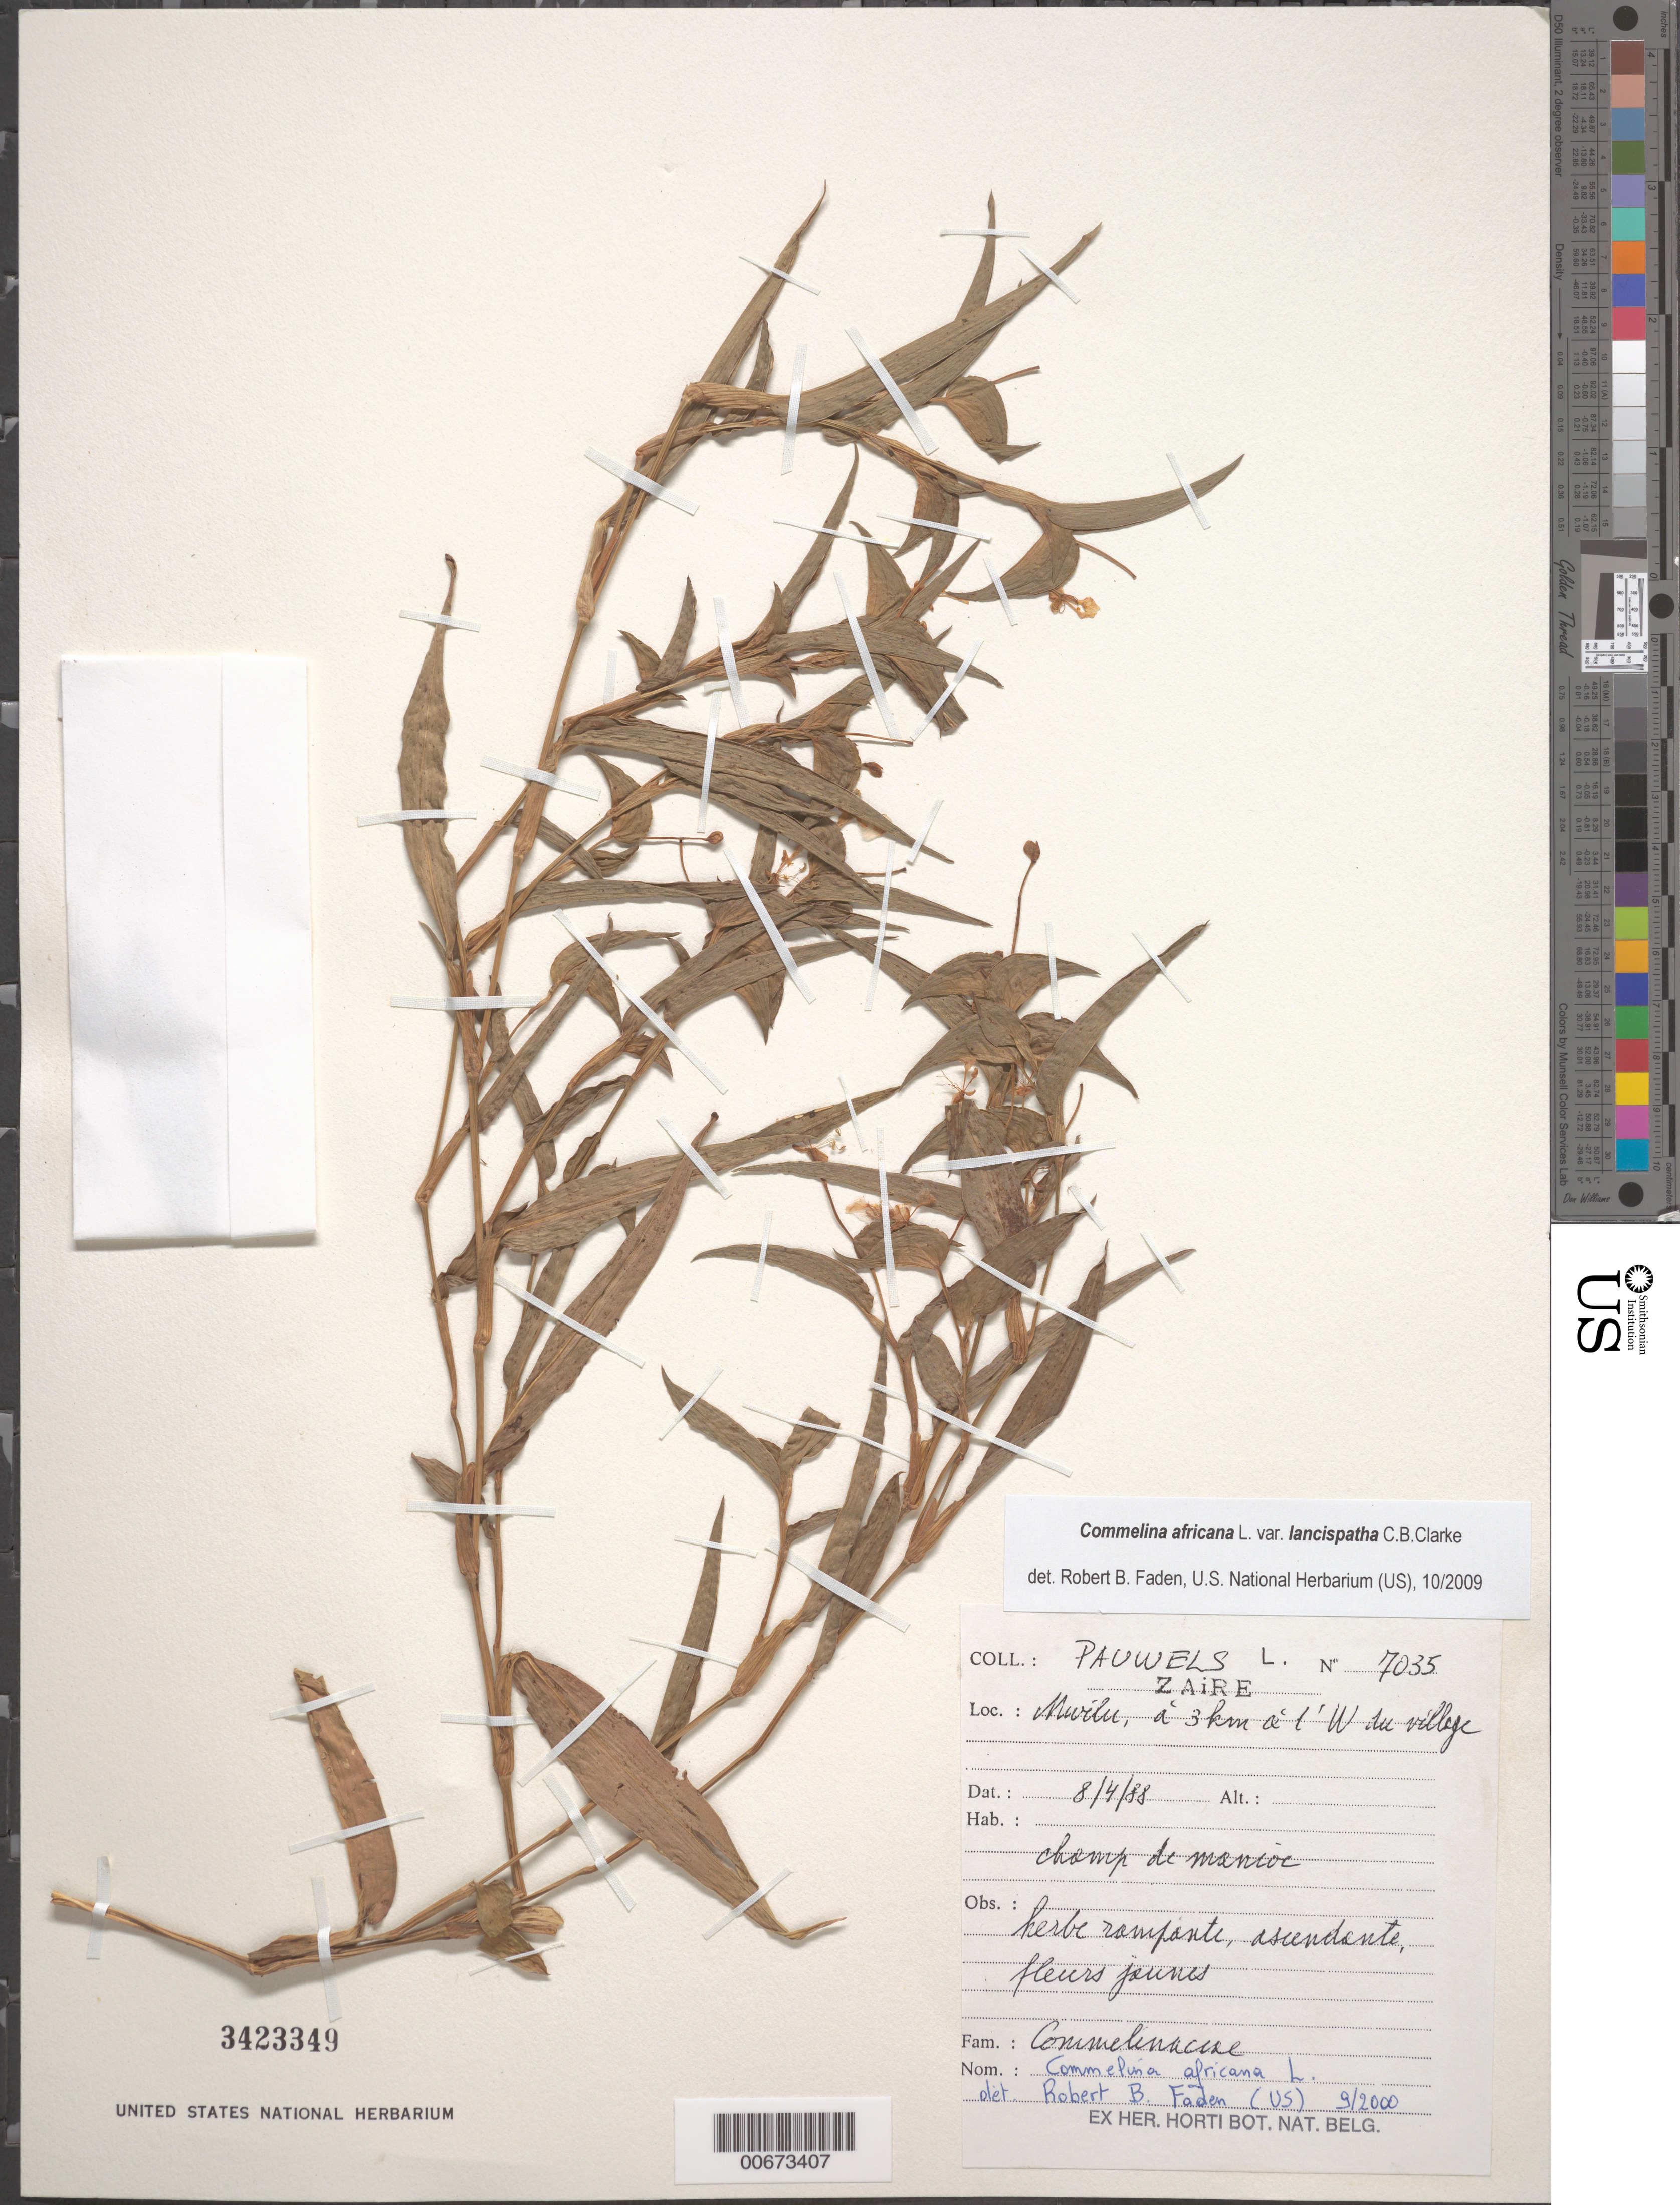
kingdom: Plantae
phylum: Tracheophyta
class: Liliopsida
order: Commelinales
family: Commelinaceae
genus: Commelina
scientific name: Commelina africana var. lancispatha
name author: C.B. Clarke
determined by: Faden, Robert B., (US), Smithsonian Institution - National Museum of Natural History (UNITED STATES)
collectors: L. Pauwels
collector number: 7035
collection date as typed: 08 Apr 1988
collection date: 1988-04-08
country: Congo, Democratic Republic of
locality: Mwilu, w au villege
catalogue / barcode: US 3423349